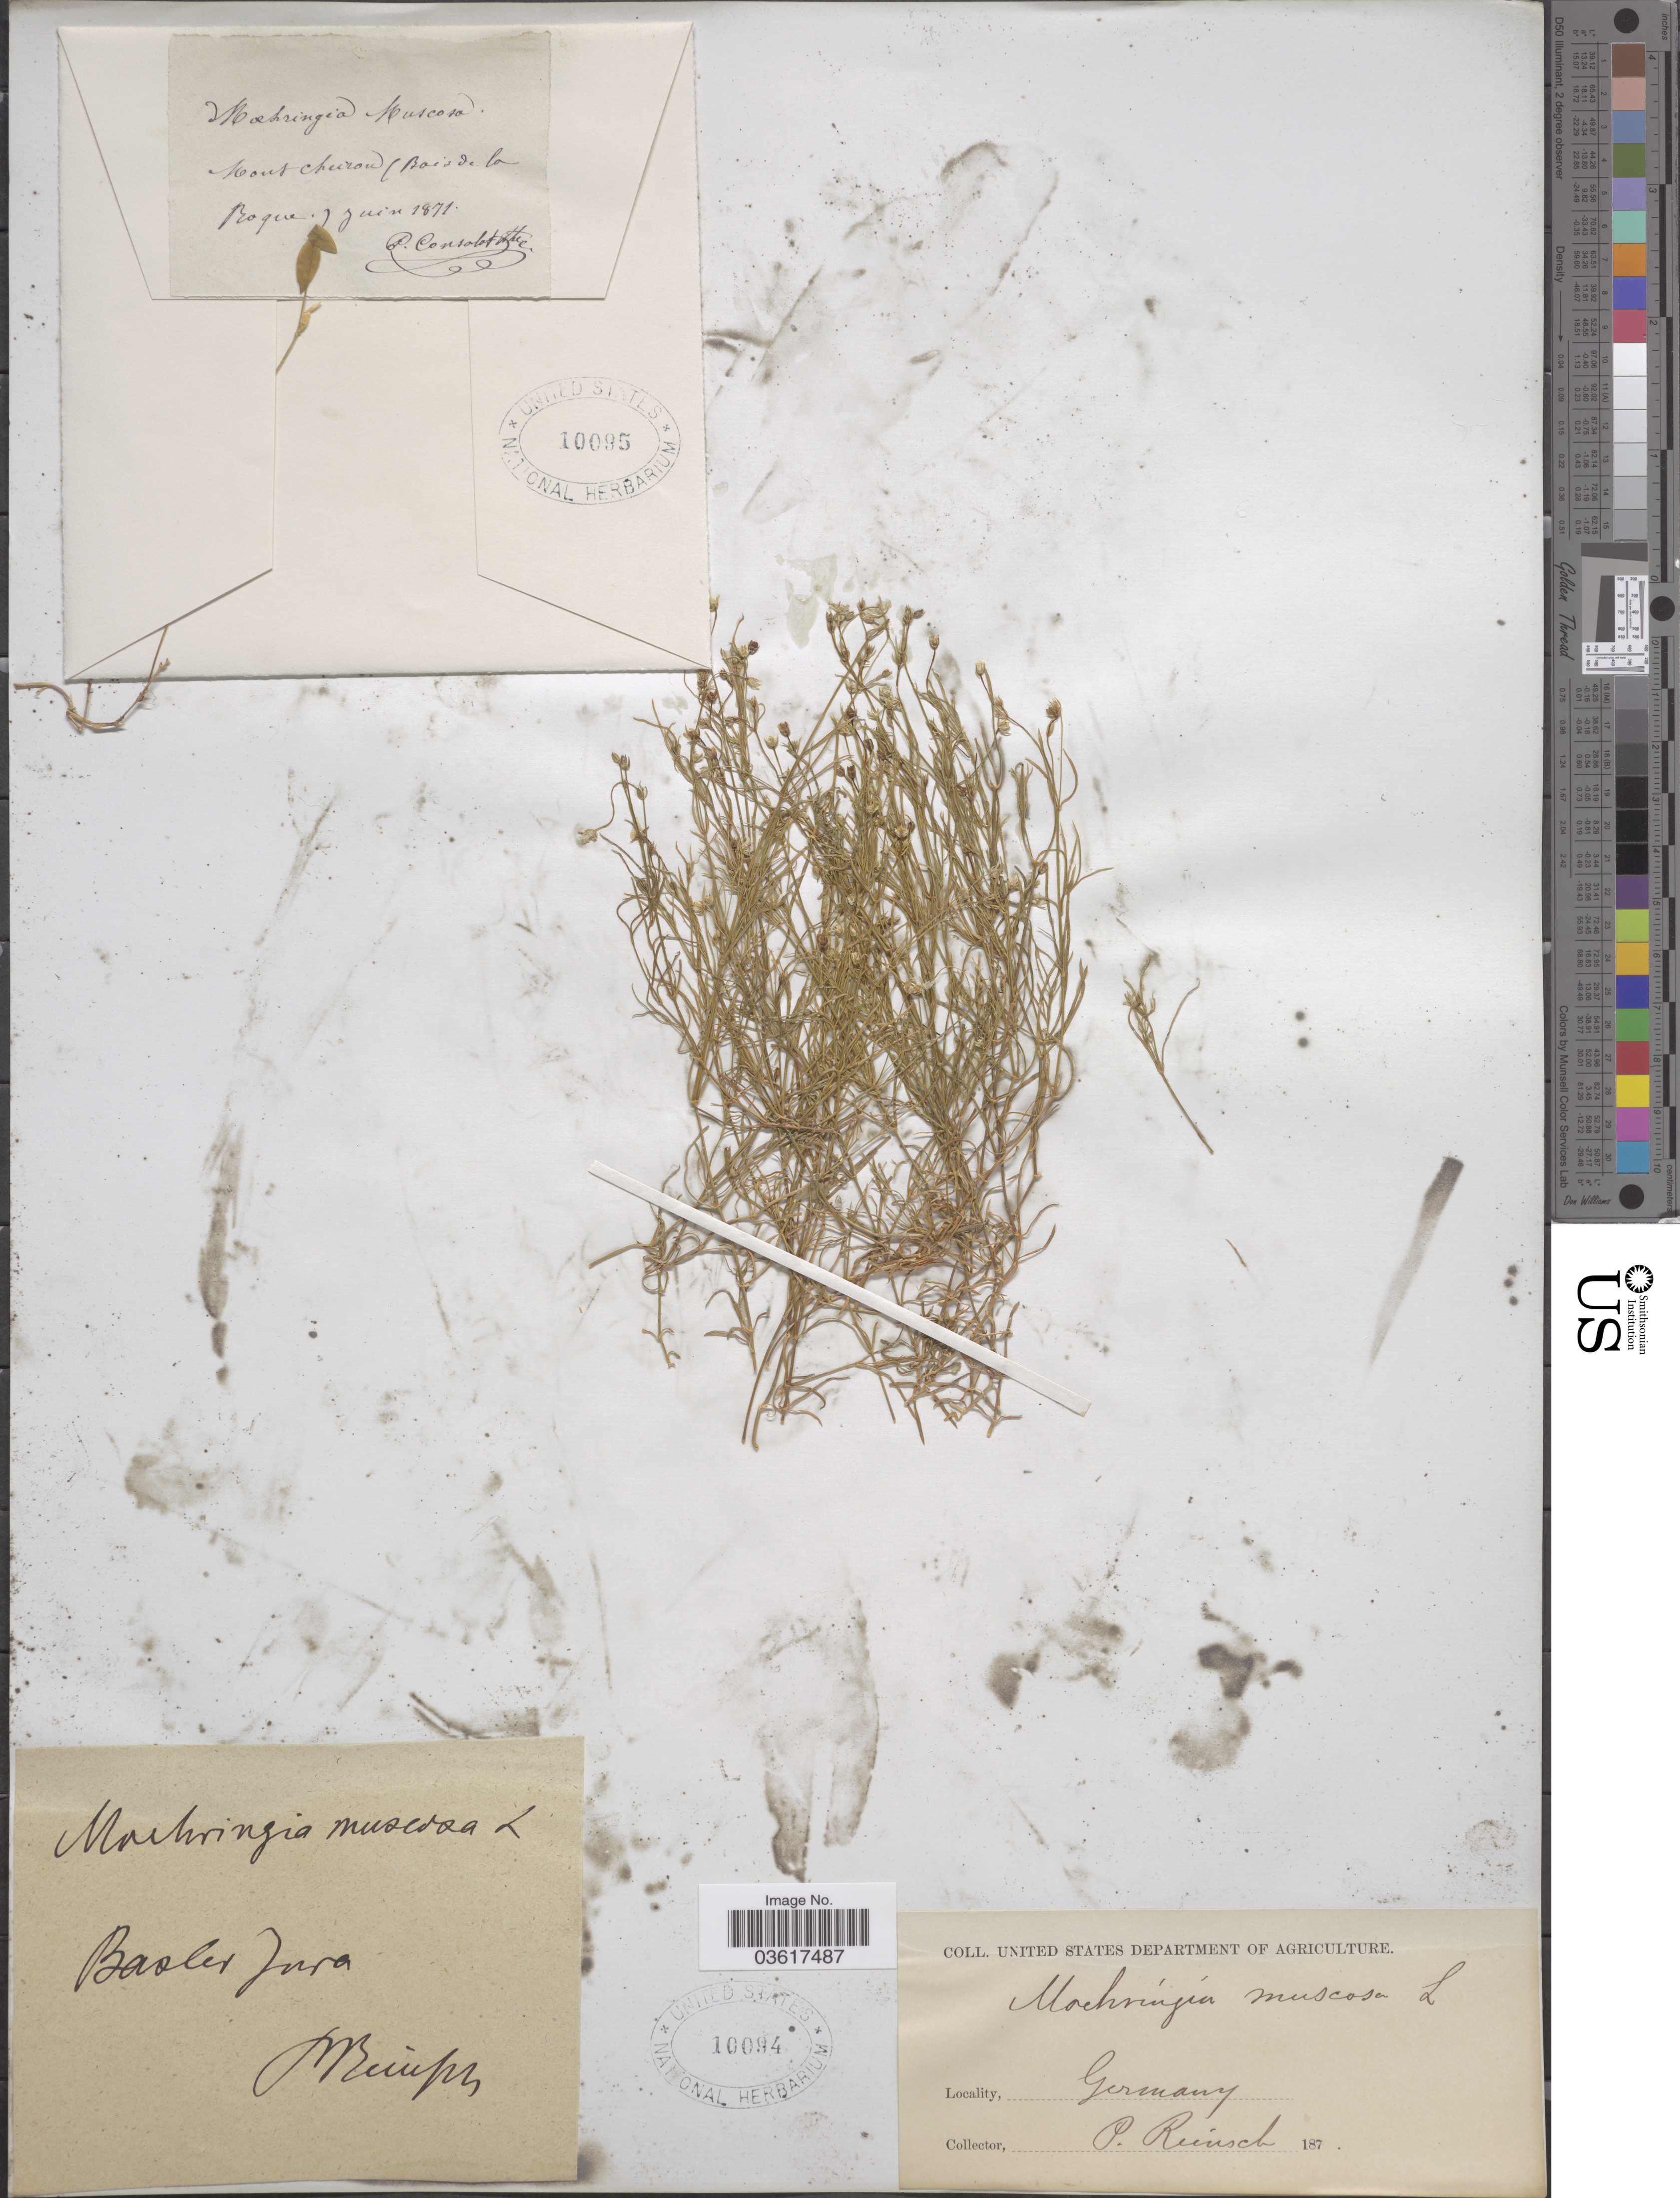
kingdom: Plantae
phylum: Tracheophyta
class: Magnoliopsida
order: Caryophyllales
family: Caryophyllaceae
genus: Moehringia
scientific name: Moehringia muscosa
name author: L.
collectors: P. Consolat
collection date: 1871-06-07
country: France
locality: Mont Cheron (Bois de la Roque).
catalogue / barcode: US 10095-2